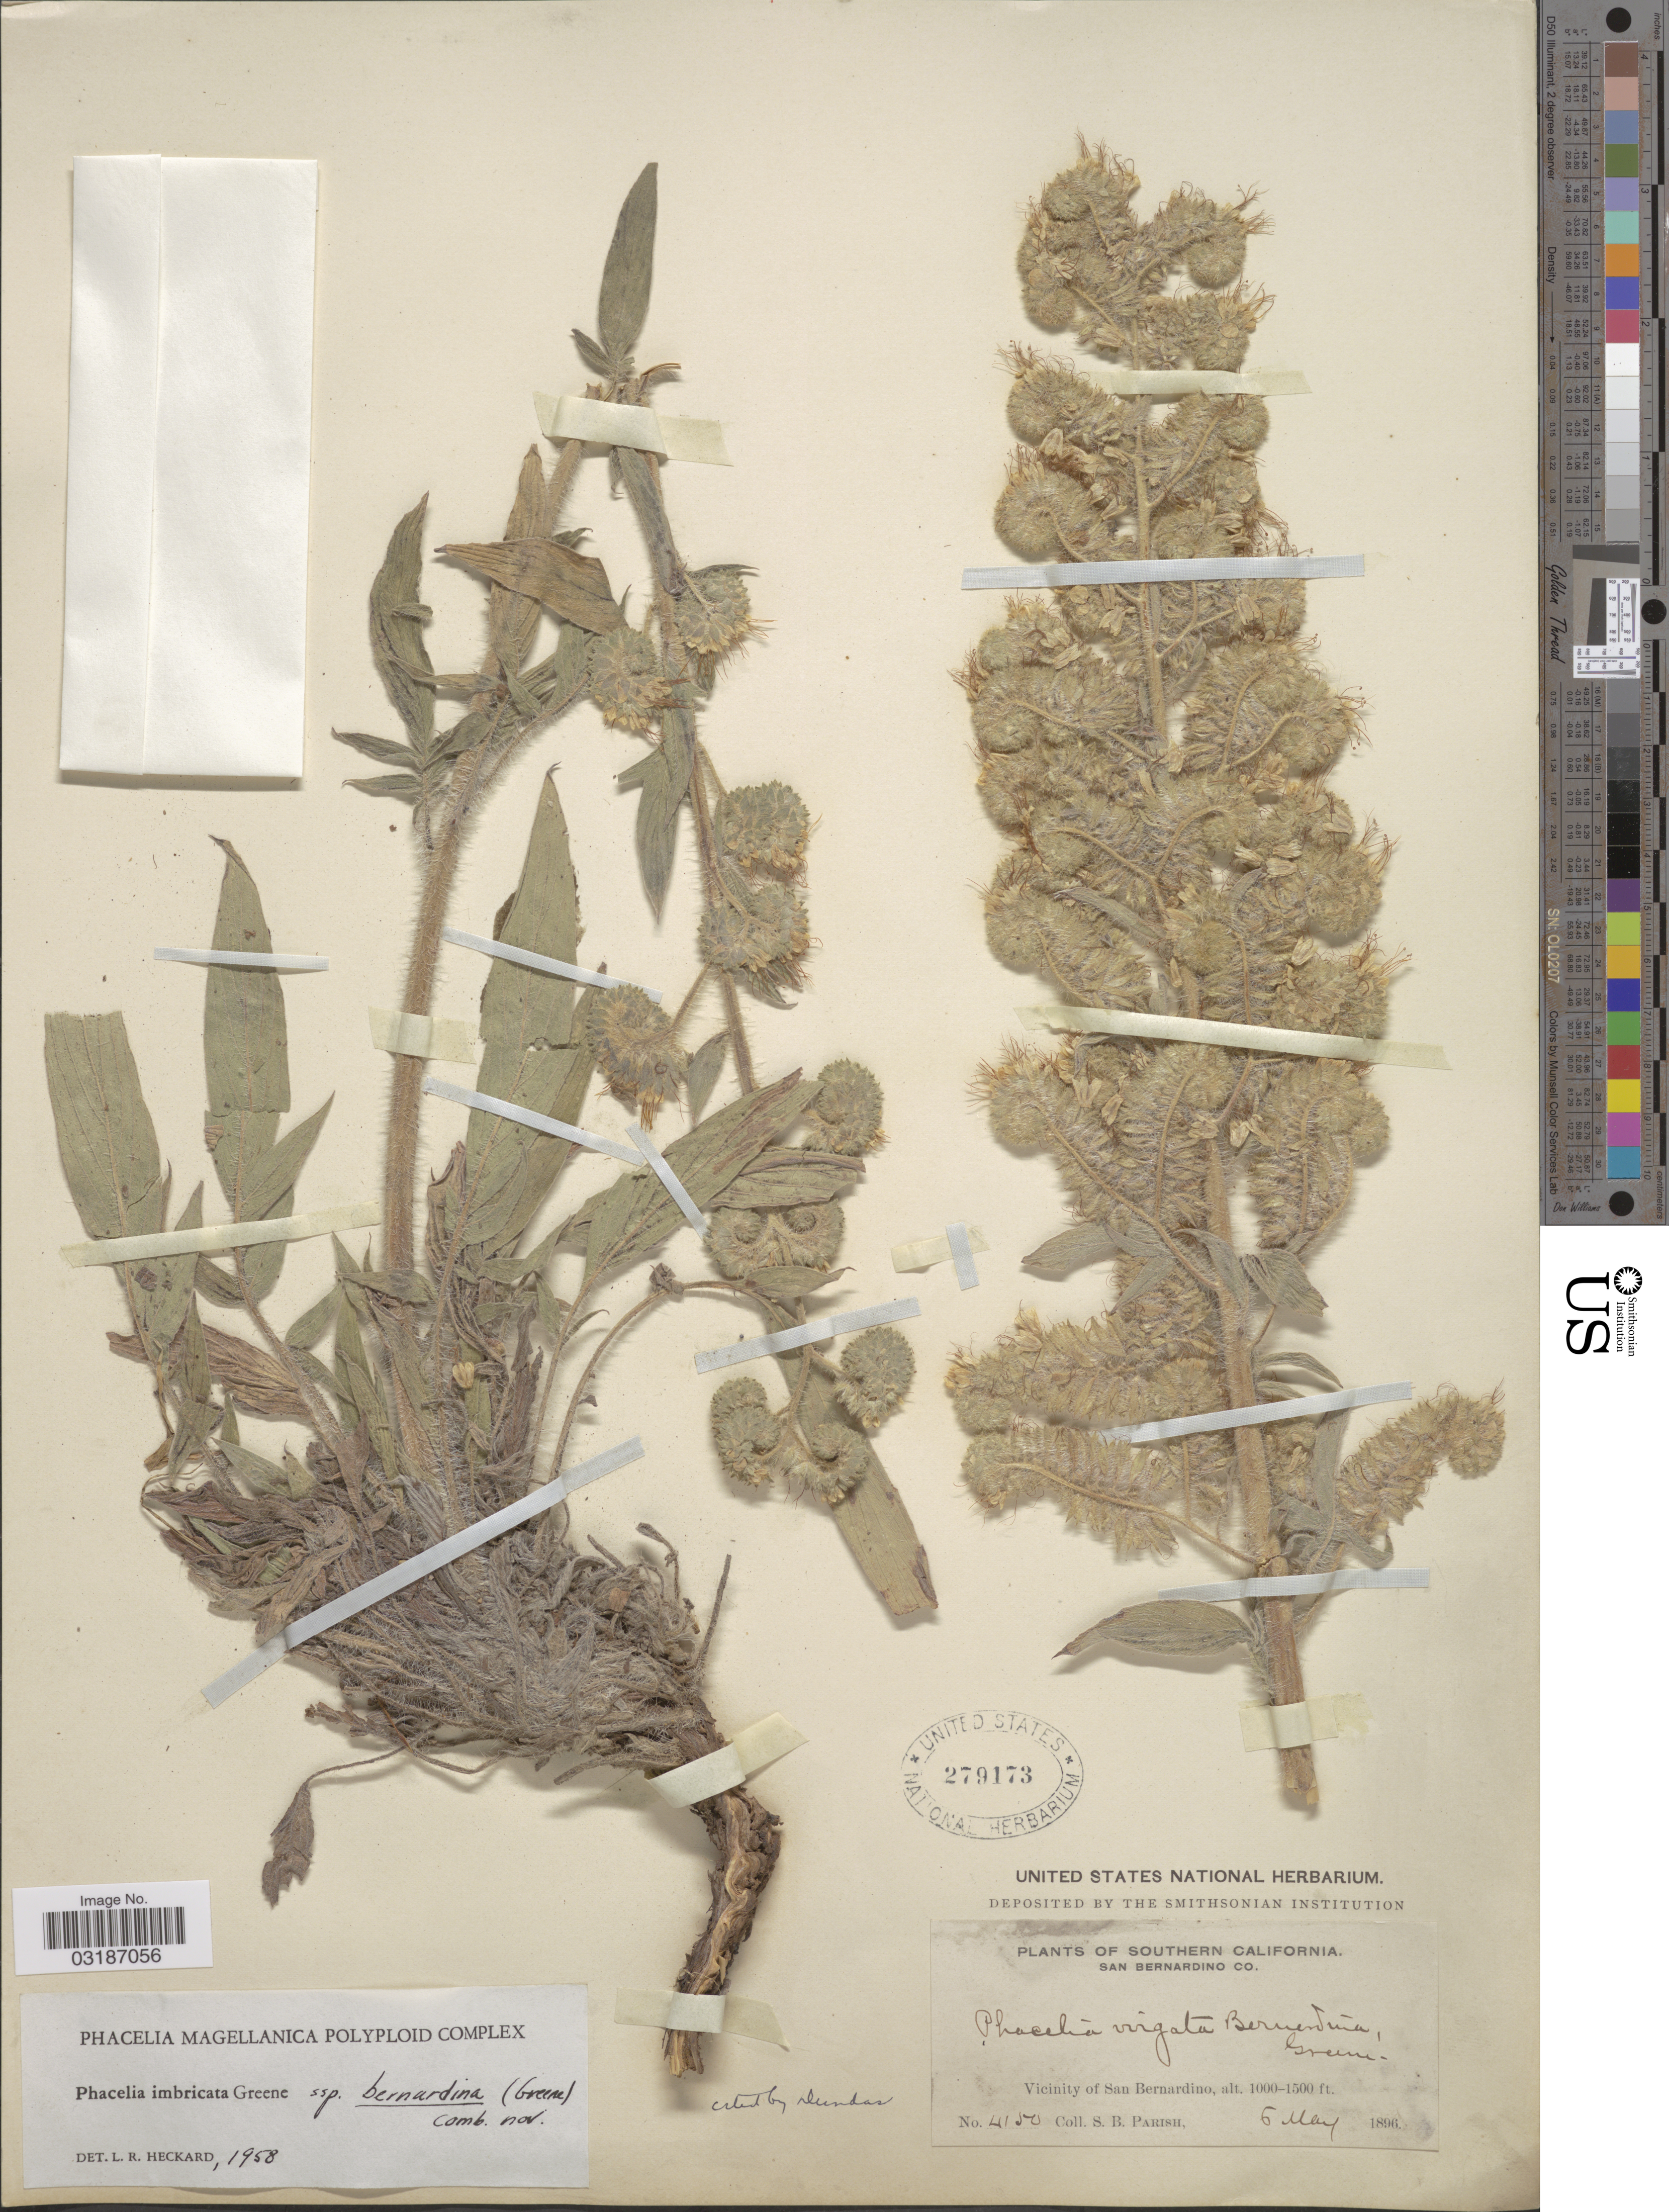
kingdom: Plantae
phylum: Tracheophyta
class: Magnoliopsida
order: Boraginales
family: Hydrophyllaceae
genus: Phacelia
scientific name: Phacelia imbricata subsp. bernardina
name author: (S.W. Greene) Heckard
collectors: S. B. Parish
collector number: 4150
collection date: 1896-05-05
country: United States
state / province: California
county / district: San Bernardino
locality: Southern California. San Bernardino Co. Vicinity of San Bernardino.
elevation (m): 305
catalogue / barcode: US 279173